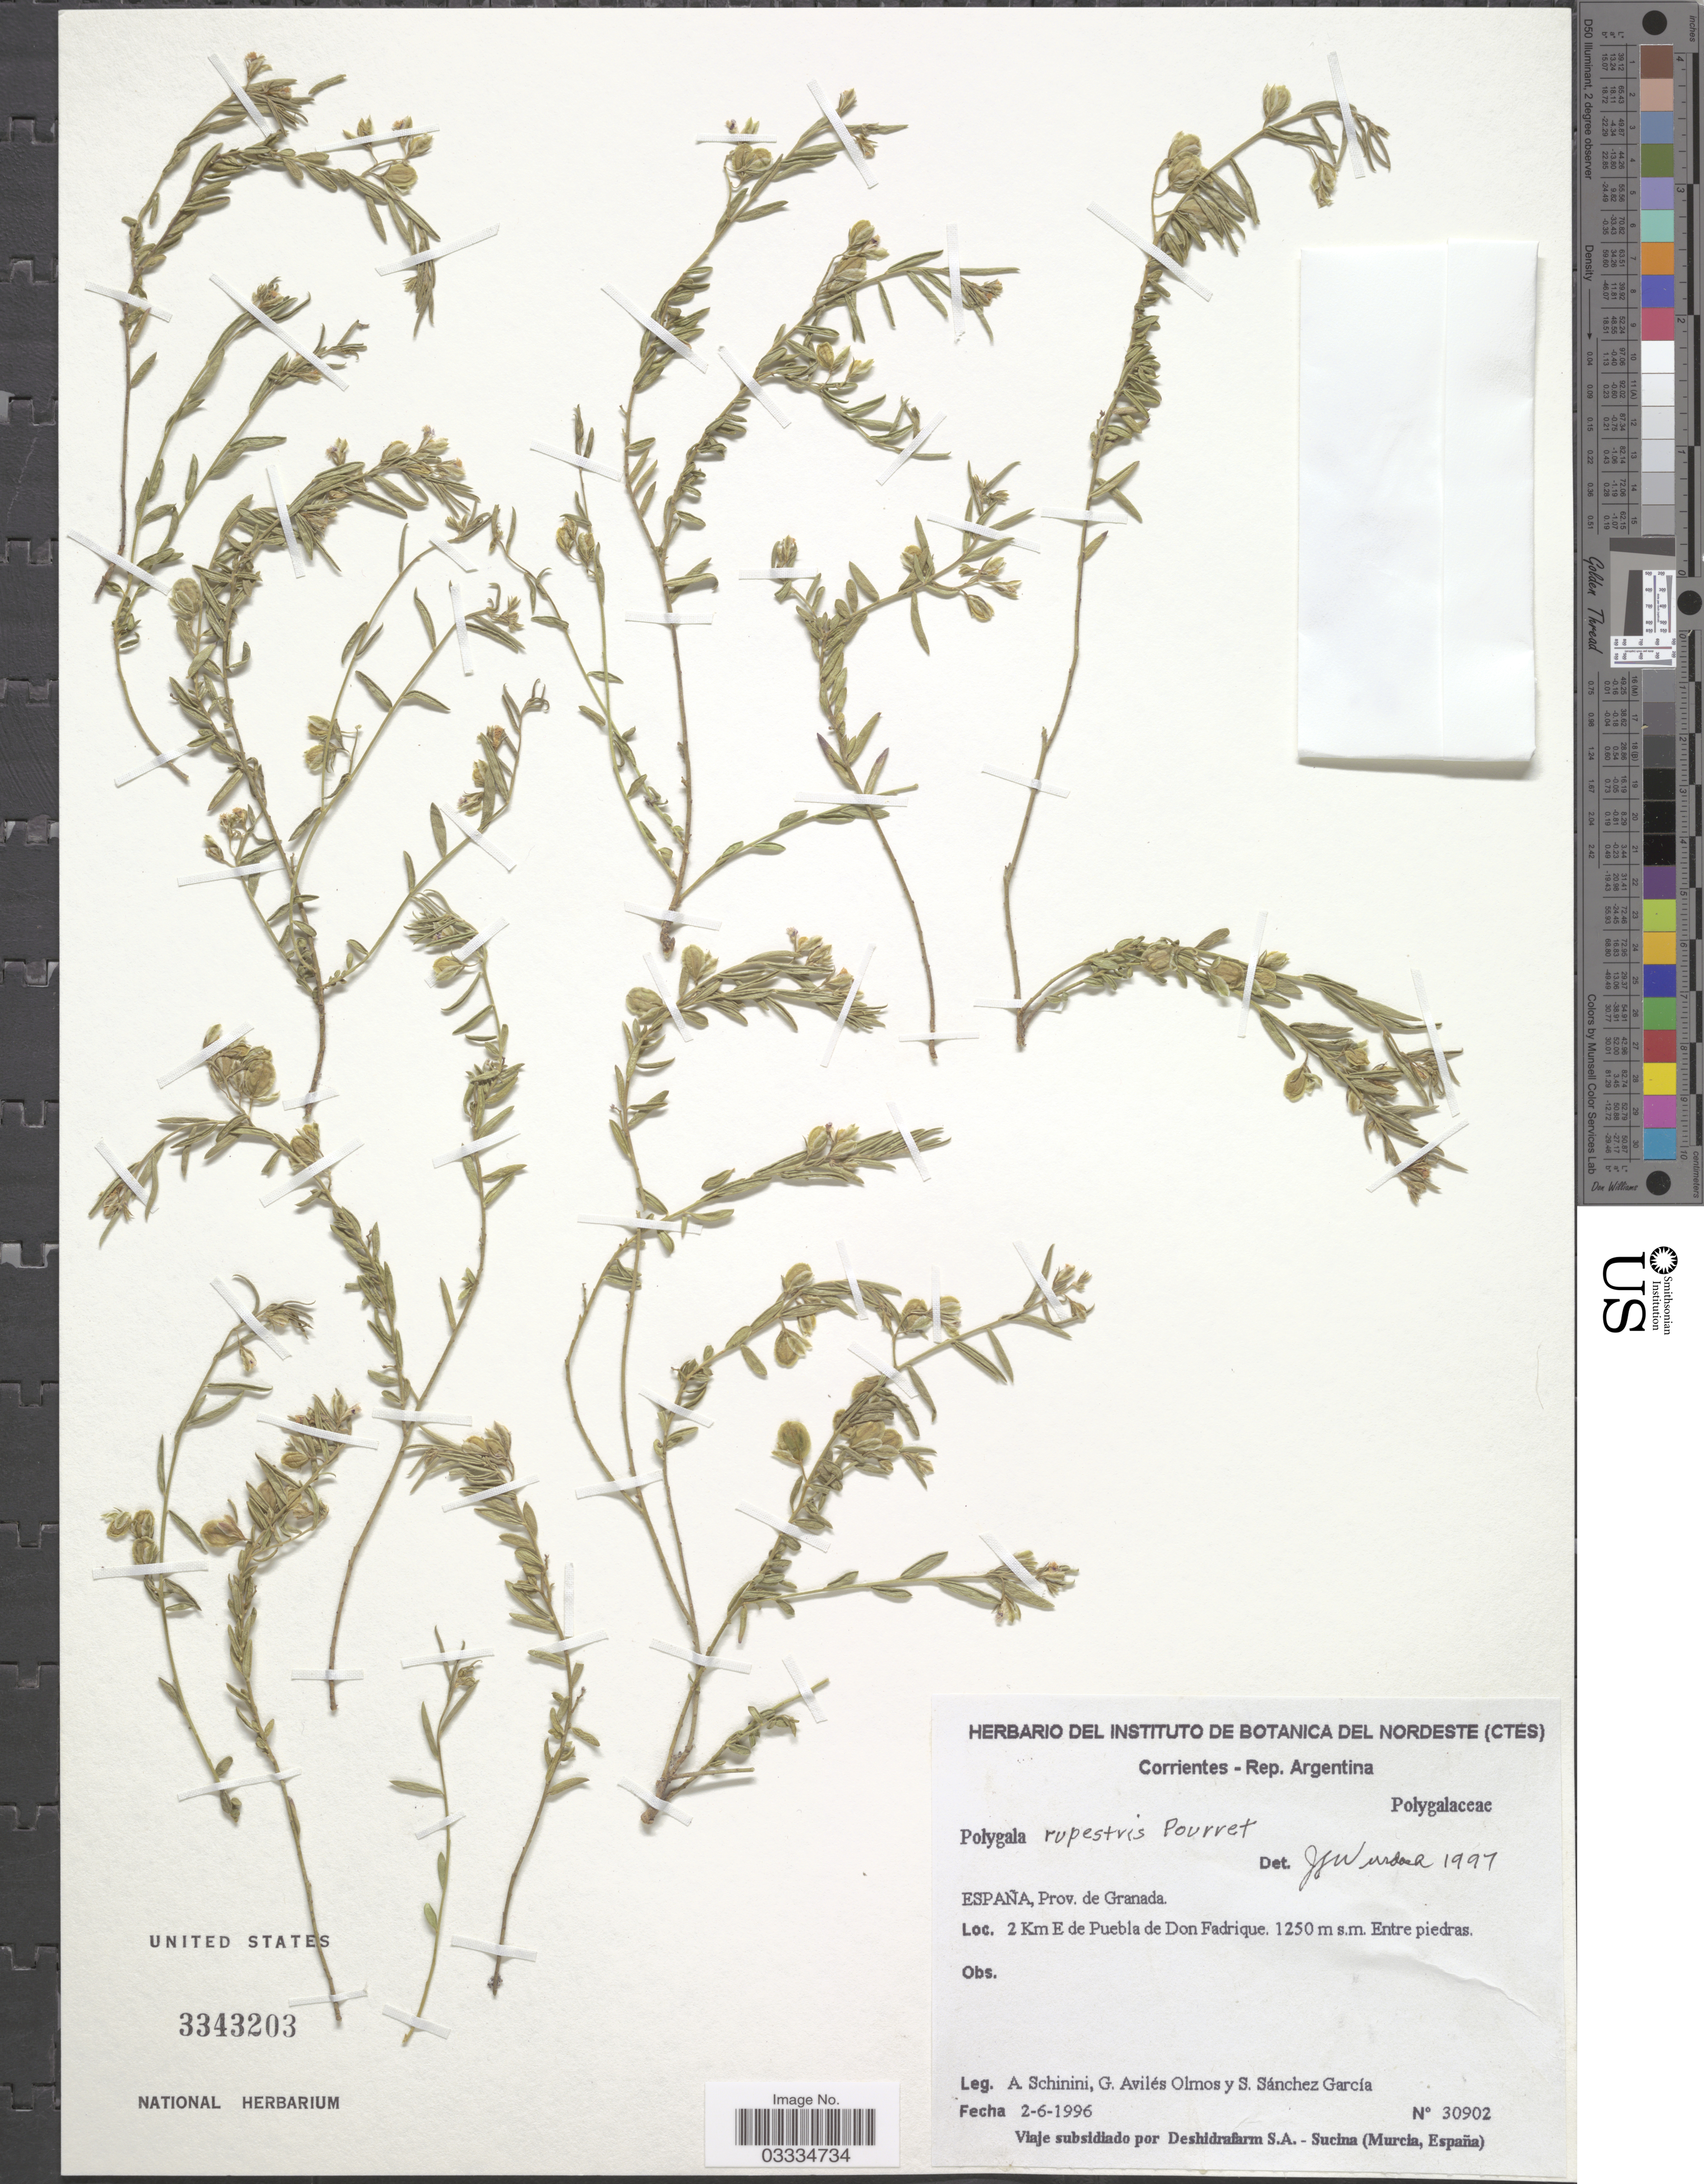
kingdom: Plantae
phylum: Tracheophyta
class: Magnoliopsida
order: Fabales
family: Polygalaceae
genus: Polygala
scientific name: Polygala rupestris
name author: Pourr.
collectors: A. Schinini, G. Olmos & S. Garcia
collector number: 30902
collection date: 1996-06-02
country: Spain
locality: Prov. de Granada. 2 Km E de Puebla de Don Fadrique.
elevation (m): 1250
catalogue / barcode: US 3343203